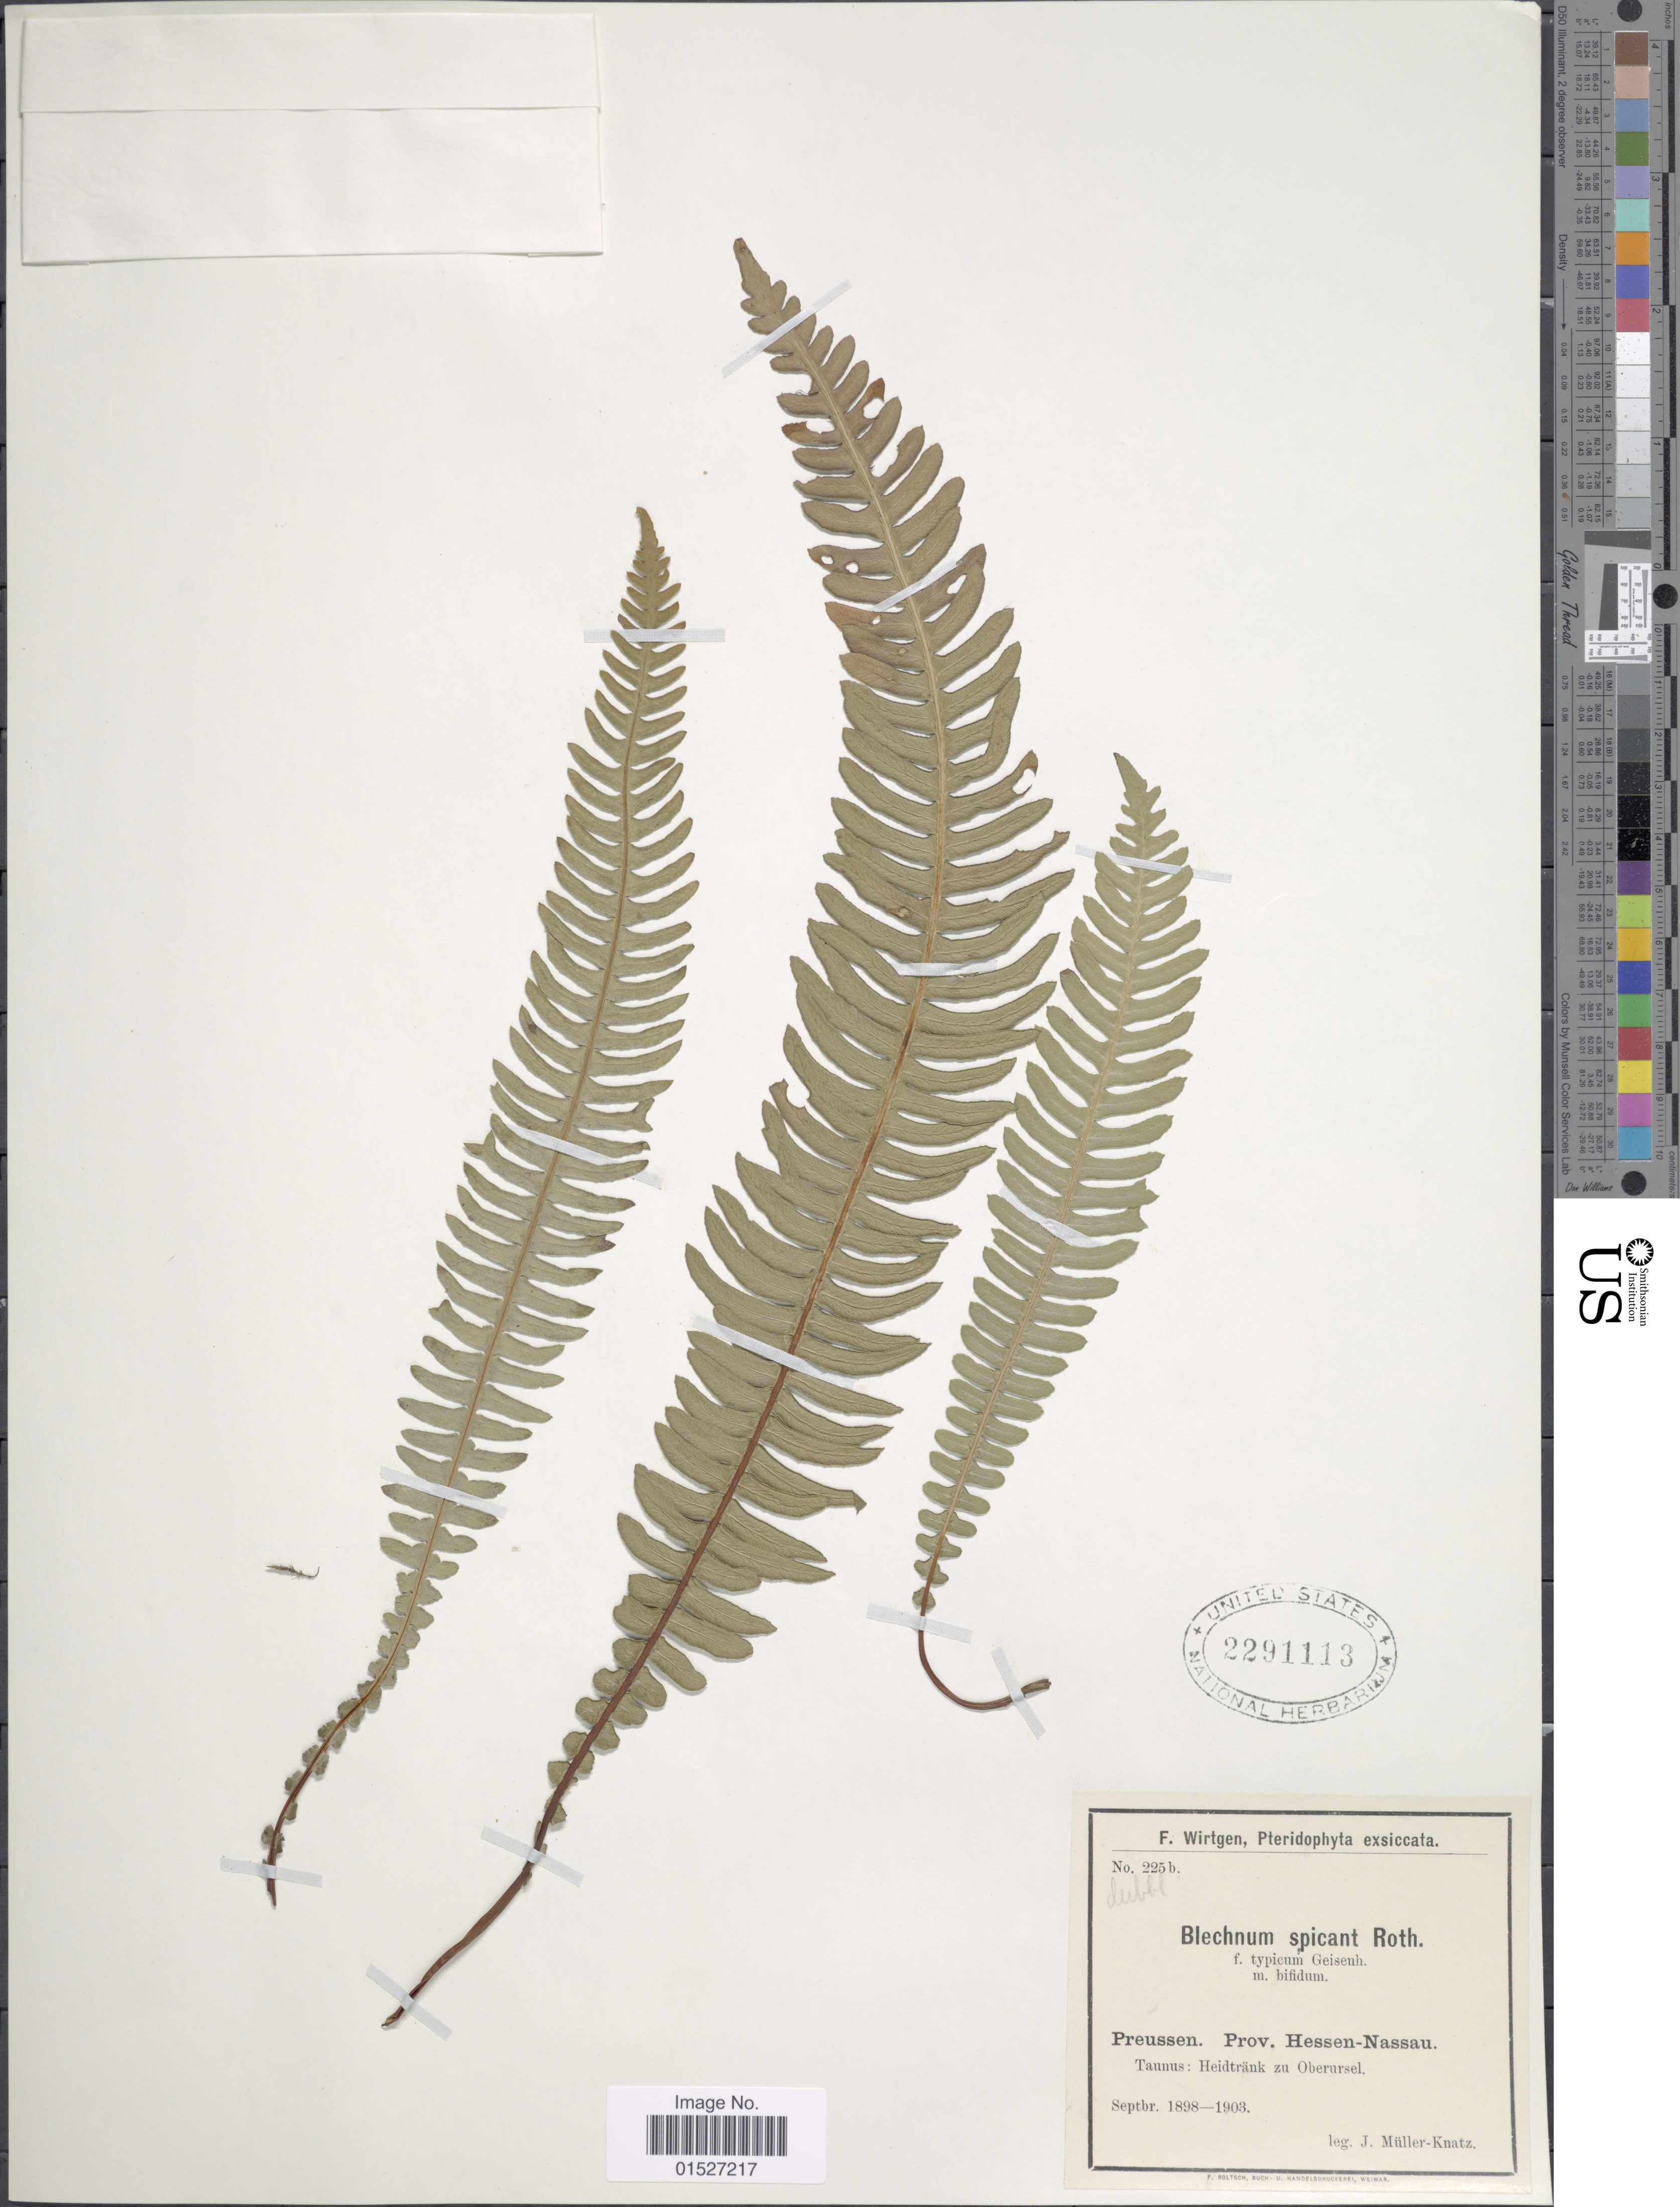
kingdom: Plantae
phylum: Tracheophyta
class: Polypodiopsida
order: Polypodiales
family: Blechnaceae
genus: Blechnum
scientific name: Blechnum spicant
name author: (L.) Sm.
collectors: J. Müller-Knatz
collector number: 225b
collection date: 1898-09/1903-09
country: Germany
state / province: Hesse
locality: Preussen. Prov. Hessen-Nassau. Taunus: Heidtrank zu Oberursel.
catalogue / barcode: US 2291113